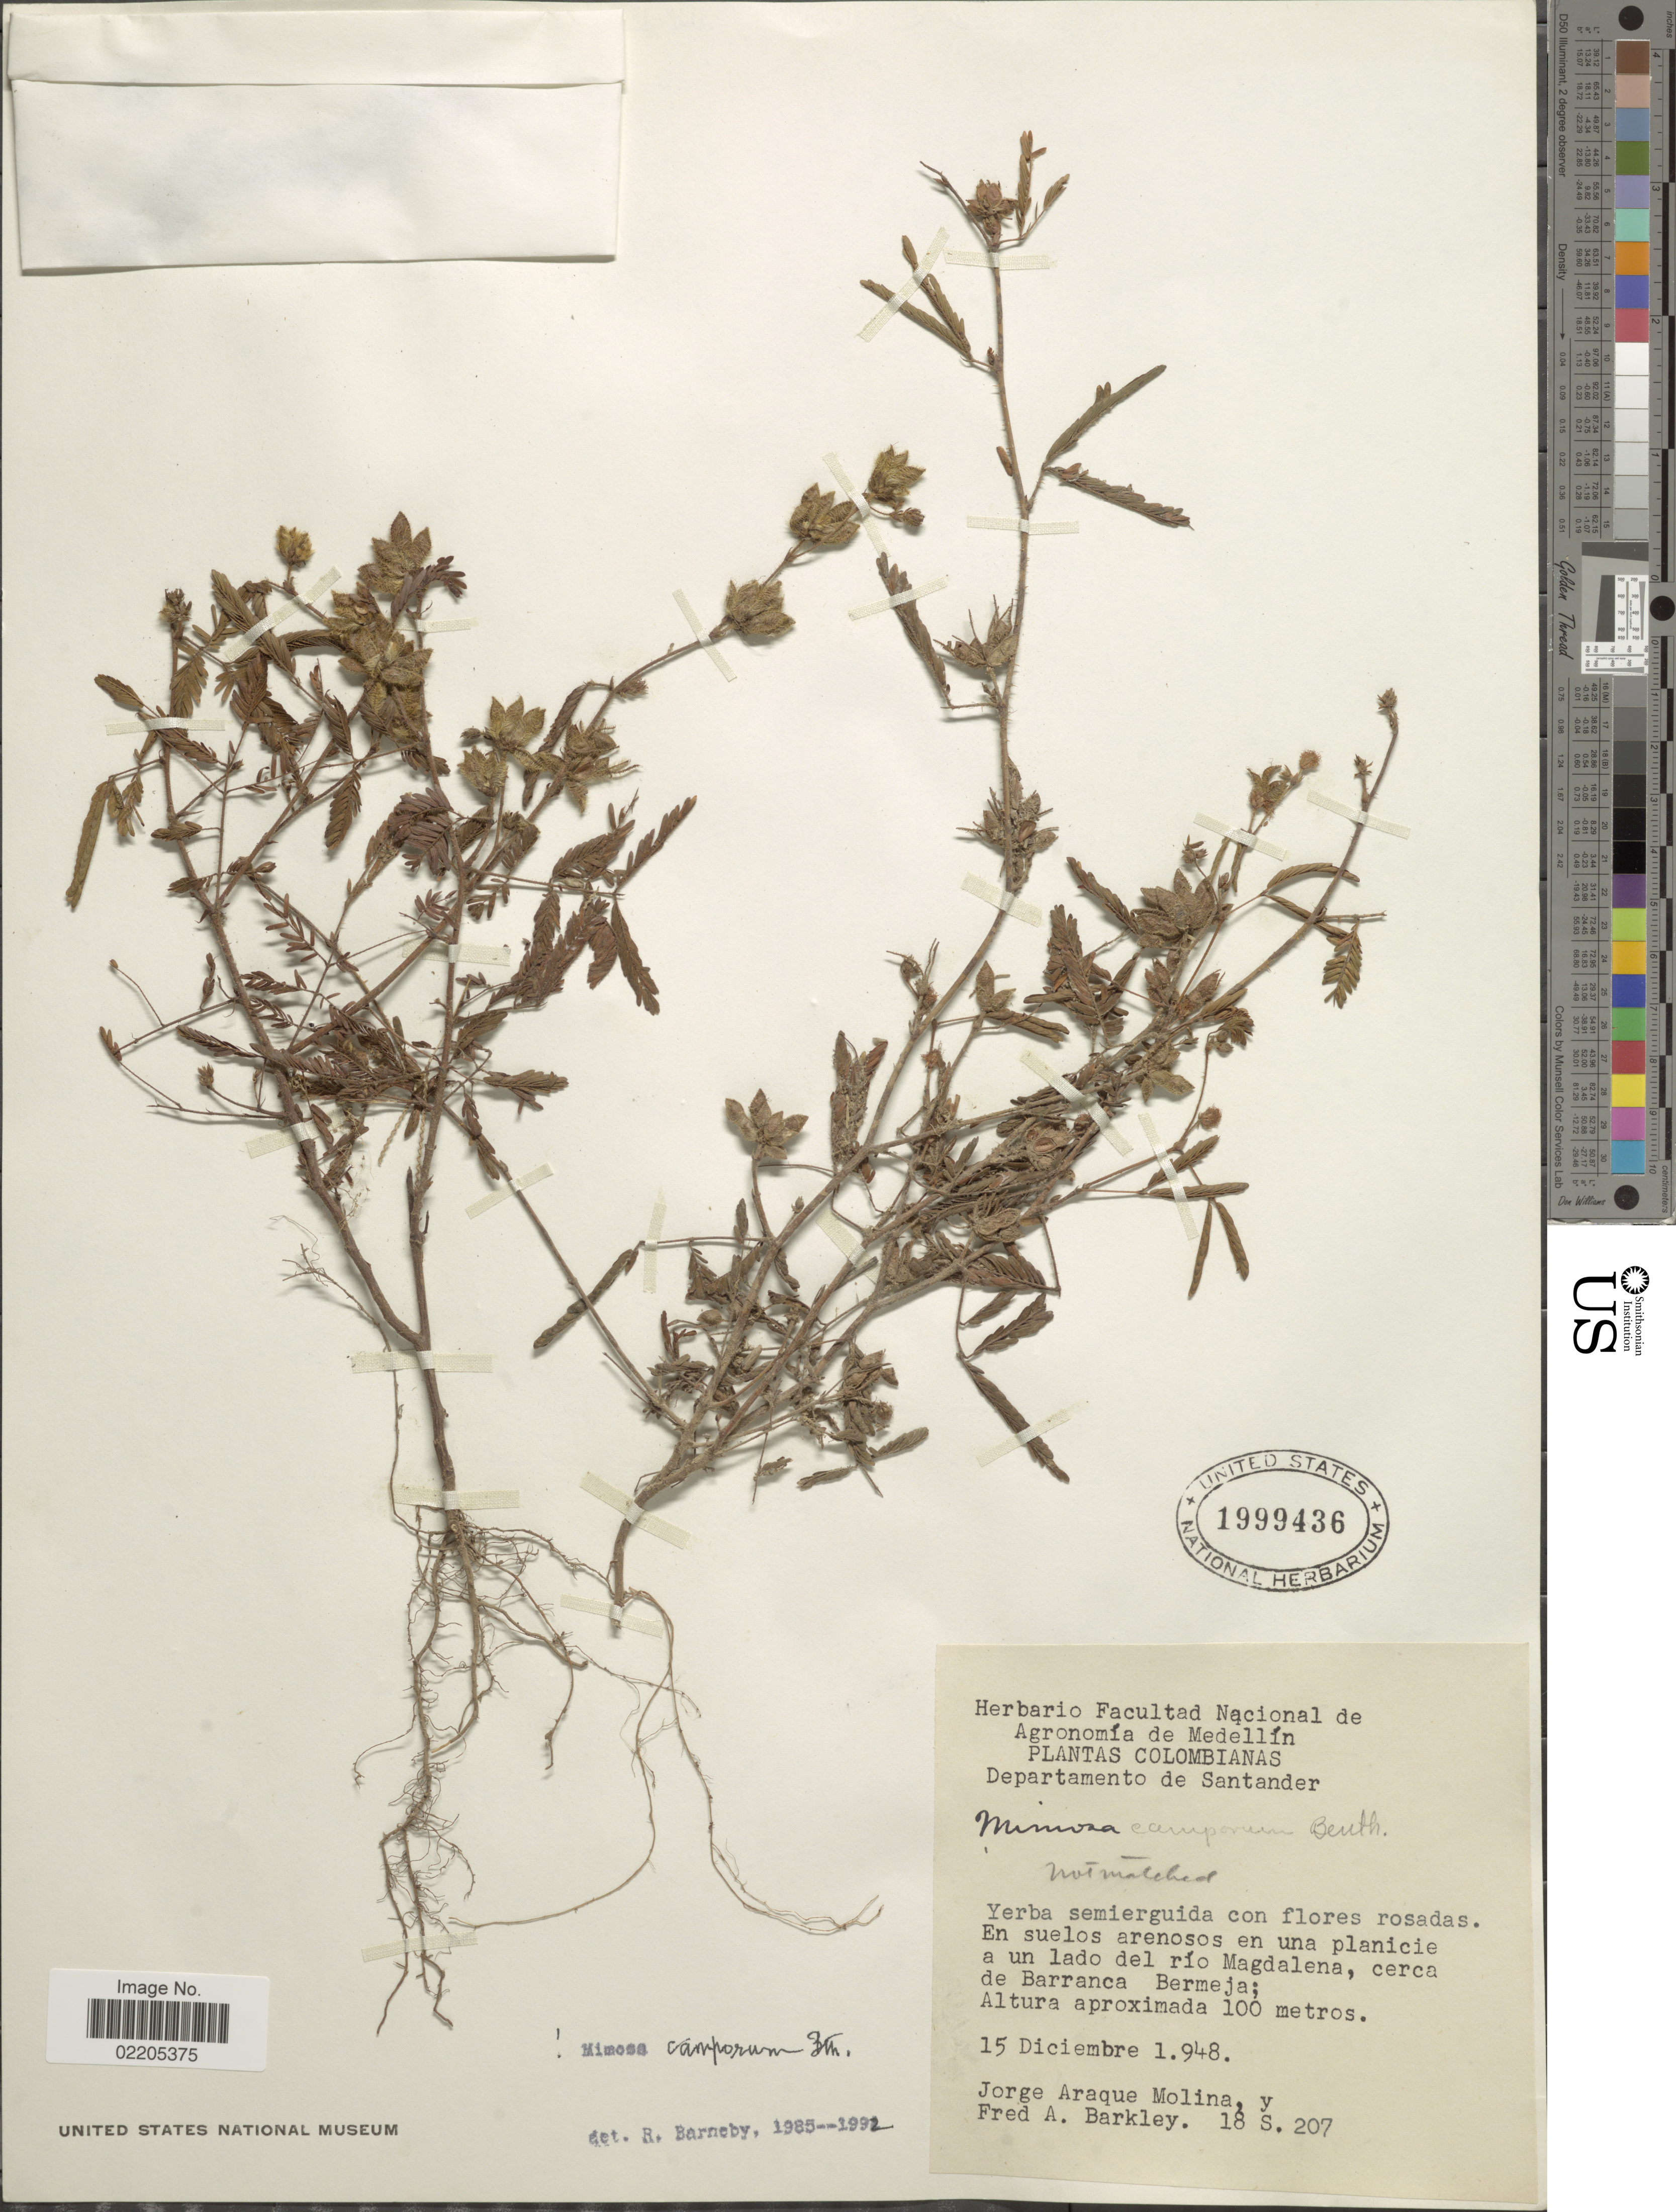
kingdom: Plantae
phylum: Tracheophyta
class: Magnoliopsida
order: Fabales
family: Fabaceae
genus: Mimosa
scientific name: Mimosa camporum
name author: Benth.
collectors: J. A. Molina & F. A. Barkley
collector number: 18 S. 207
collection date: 1948-12-15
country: Colombia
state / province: Santander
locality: En suelos arenosos en una planicie a un lado del rio Magdalena, cerca de Barranca Bermeja.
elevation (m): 100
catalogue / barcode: US 1999436